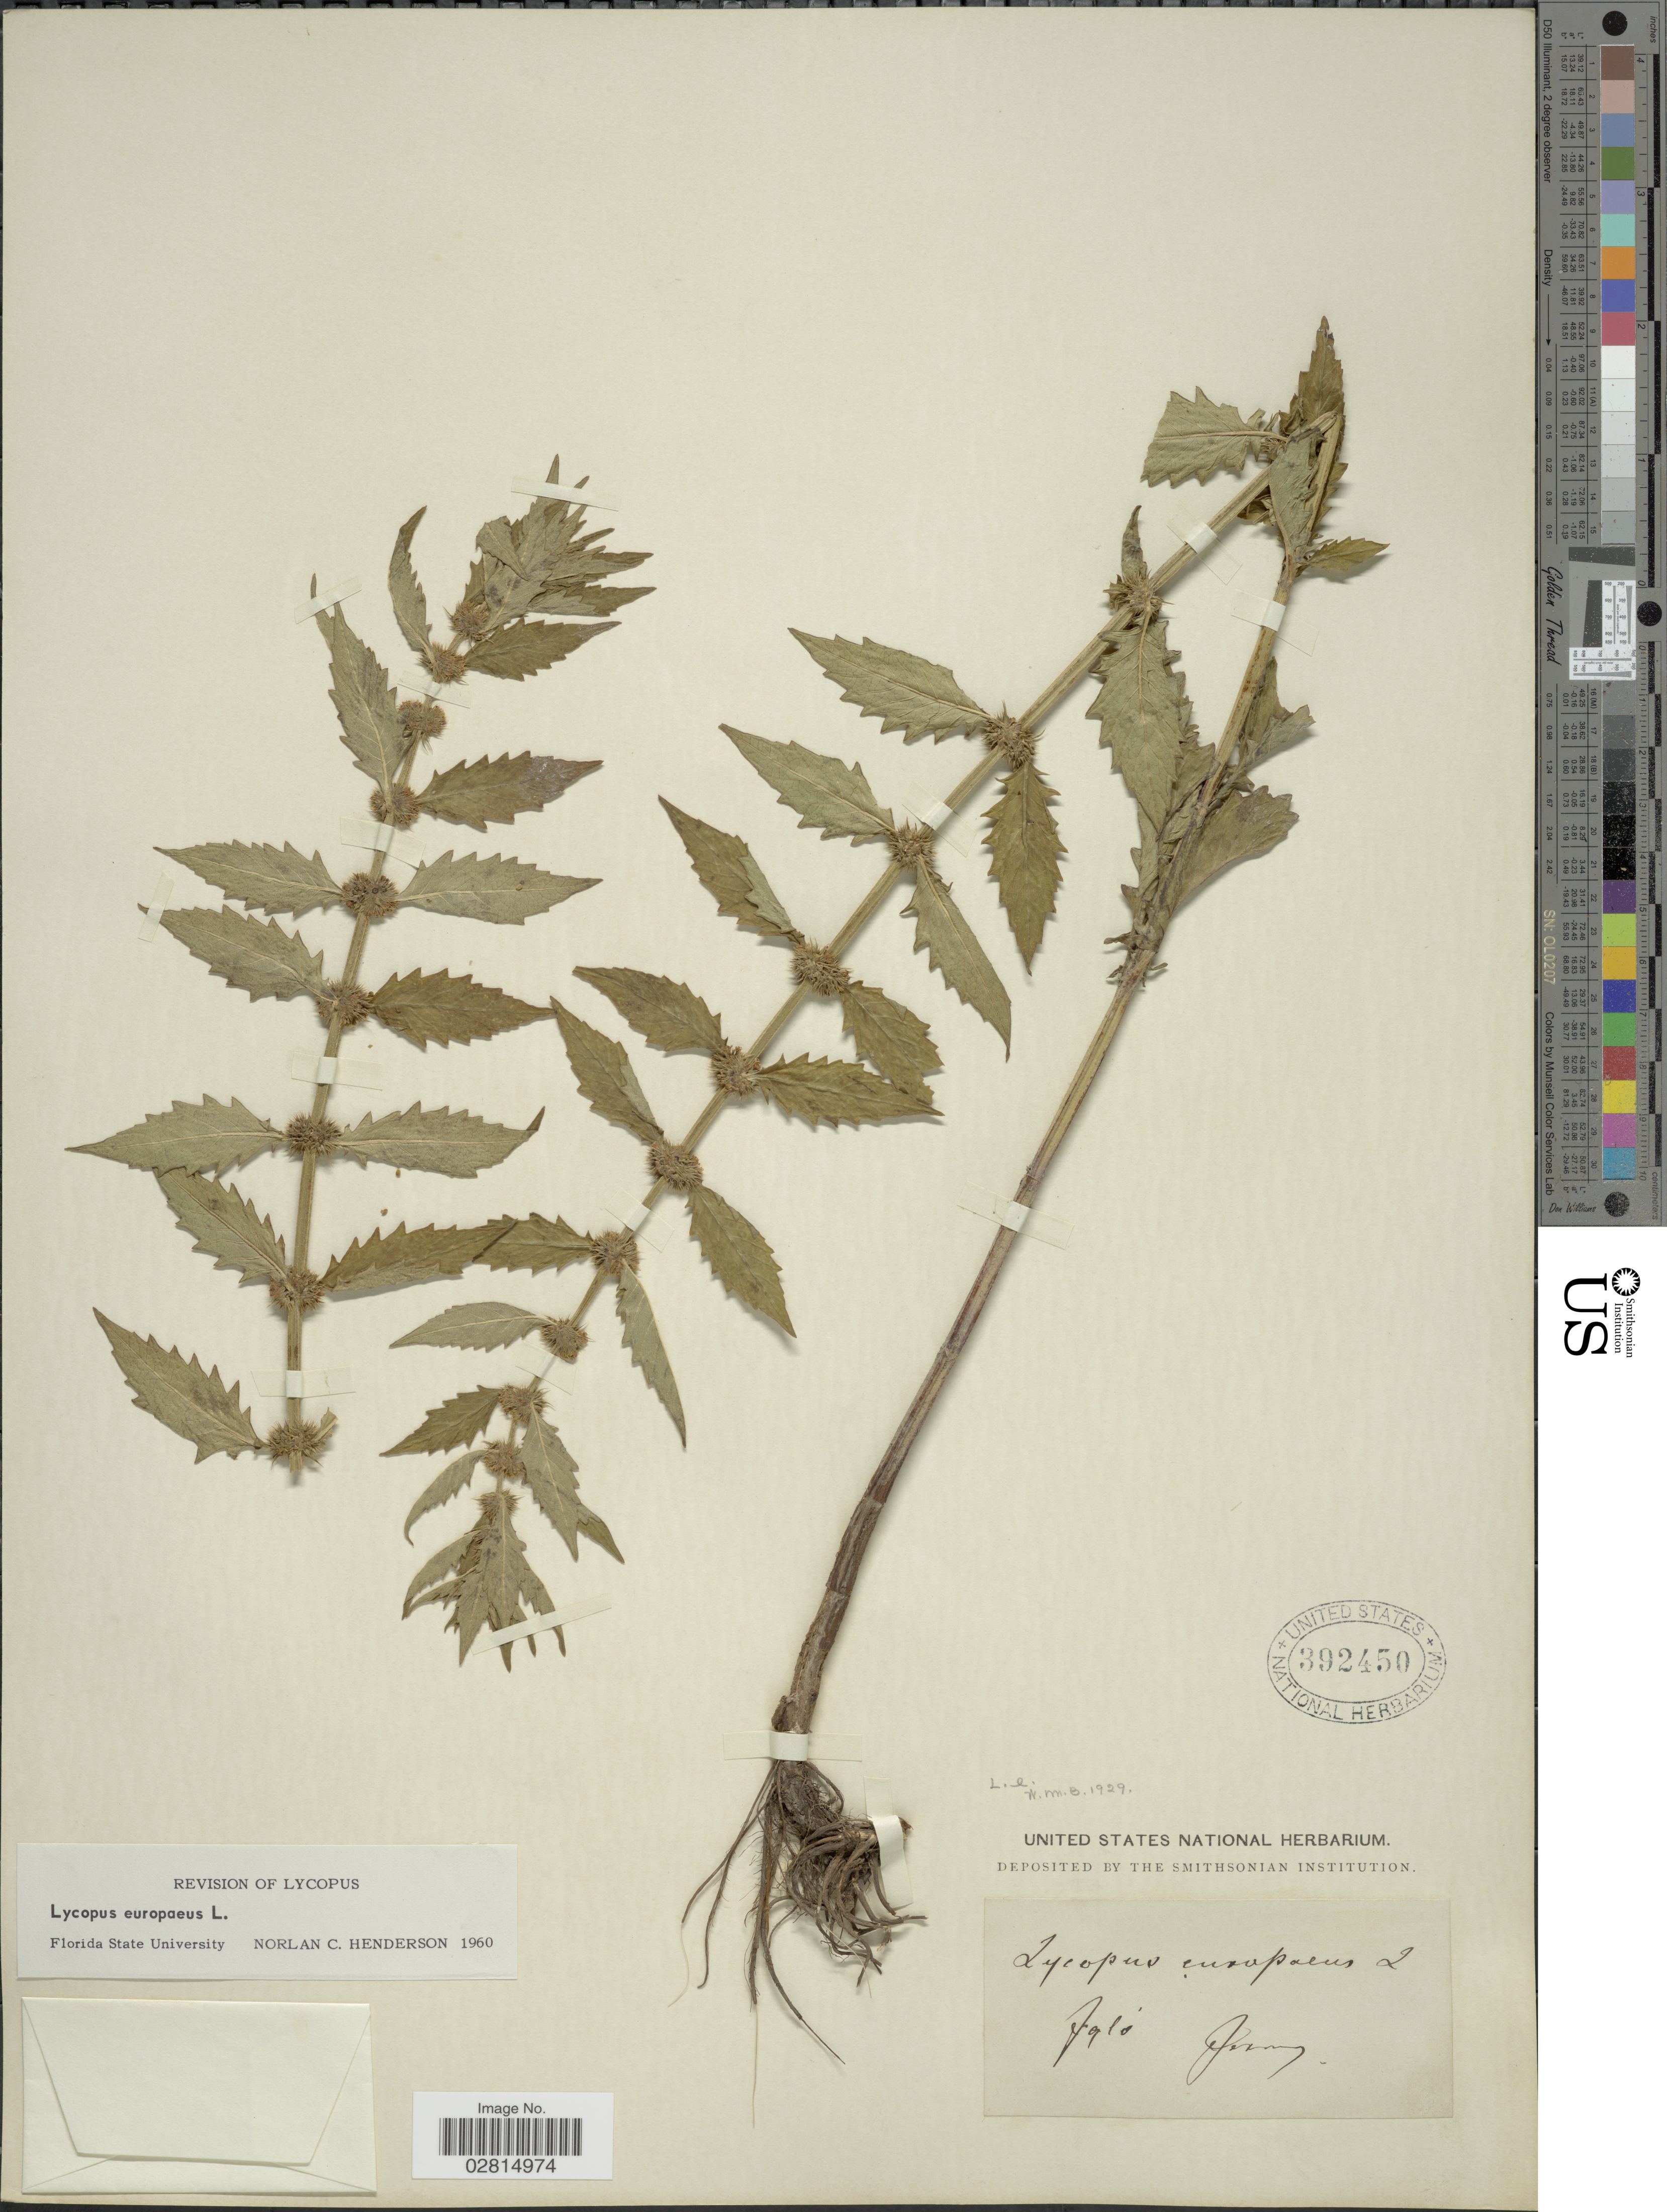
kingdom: Plantae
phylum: Tracheophyta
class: Magnoliopsida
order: Lamiales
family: Lamiaceae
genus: Lycopus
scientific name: Lycopus europaeus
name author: L.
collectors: Jermy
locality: Fgló [interpreted]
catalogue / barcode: US 392450